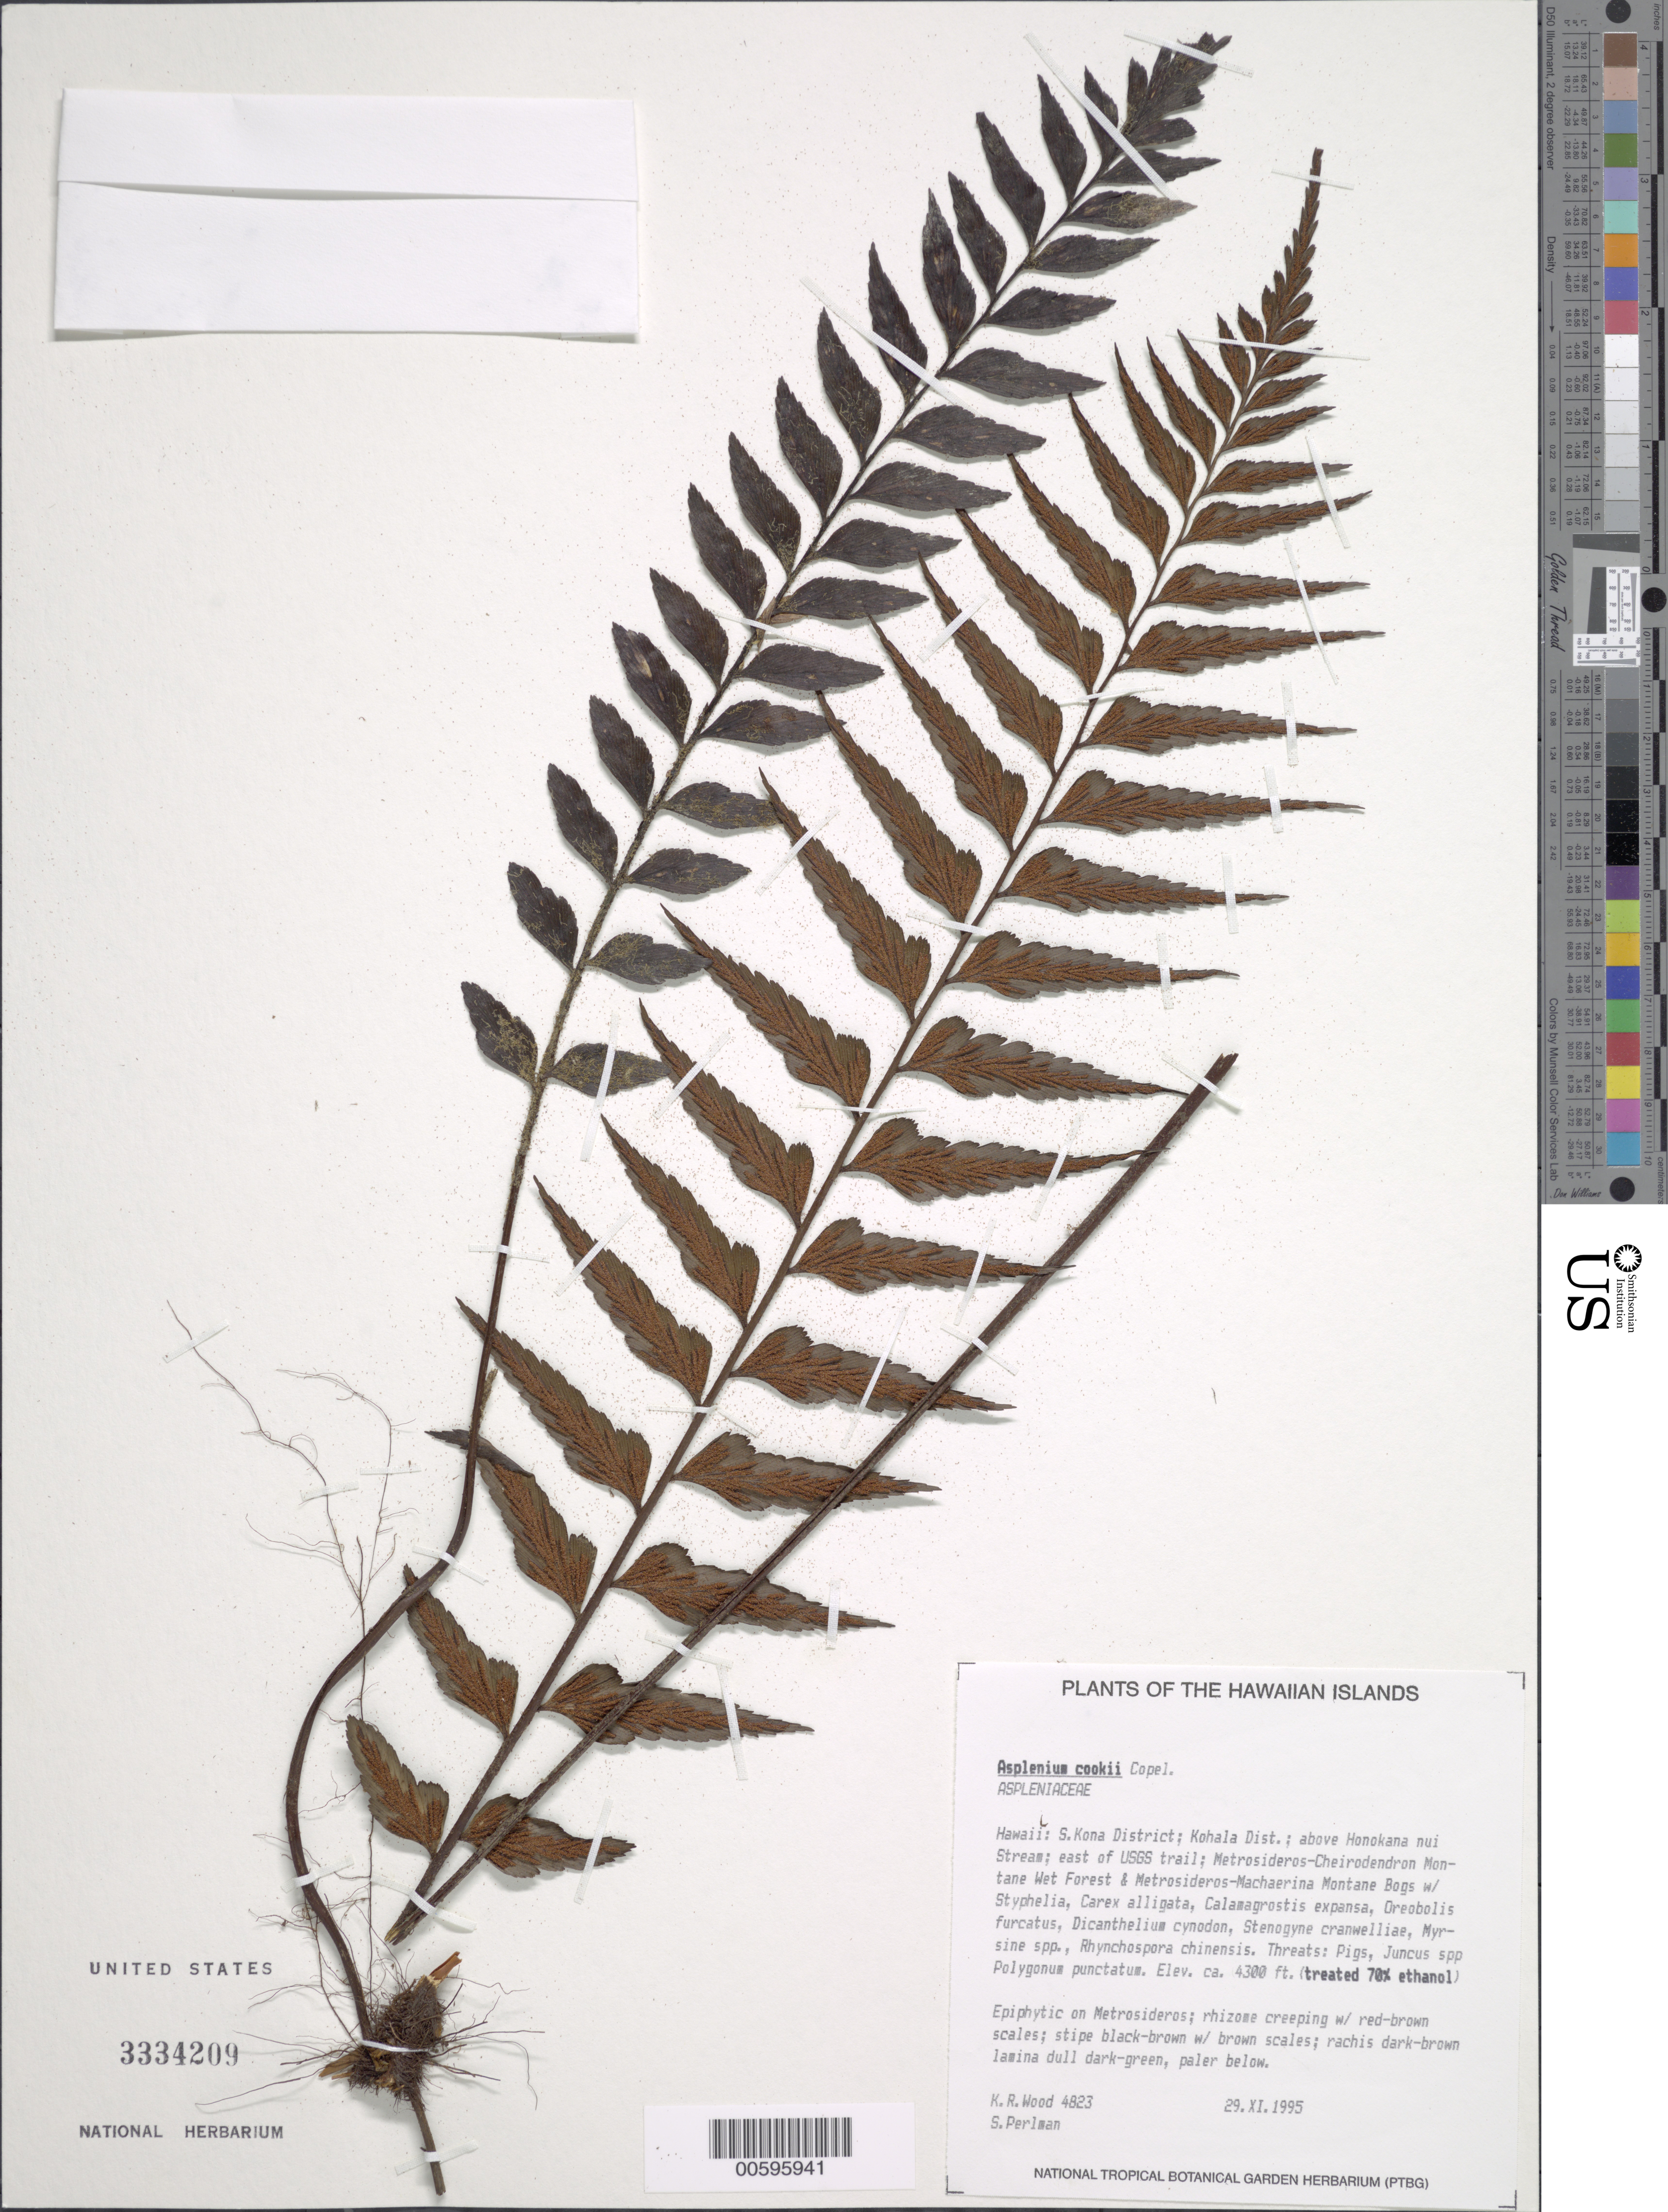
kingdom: Plantae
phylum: Tracheophyta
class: Polypodiopsida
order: Polypodiales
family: Aspleniaceae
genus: Asplenium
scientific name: Asplenium polyodon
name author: G. Forst.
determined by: Wagner, W. L., (BOT), Smithsonian Institution - National Museum of Natural History (UNITED STATES)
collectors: K. R. Wood & S. P. Perlman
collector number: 4823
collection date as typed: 29 Nov 1995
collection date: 1995-11-29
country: United States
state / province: Hawaii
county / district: Hawaii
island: Hawaii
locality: S Kona Dist; Kohala Dist; above Honokana nui Stream; E of USGS trail.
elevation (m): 1311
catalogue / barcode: US 3334209